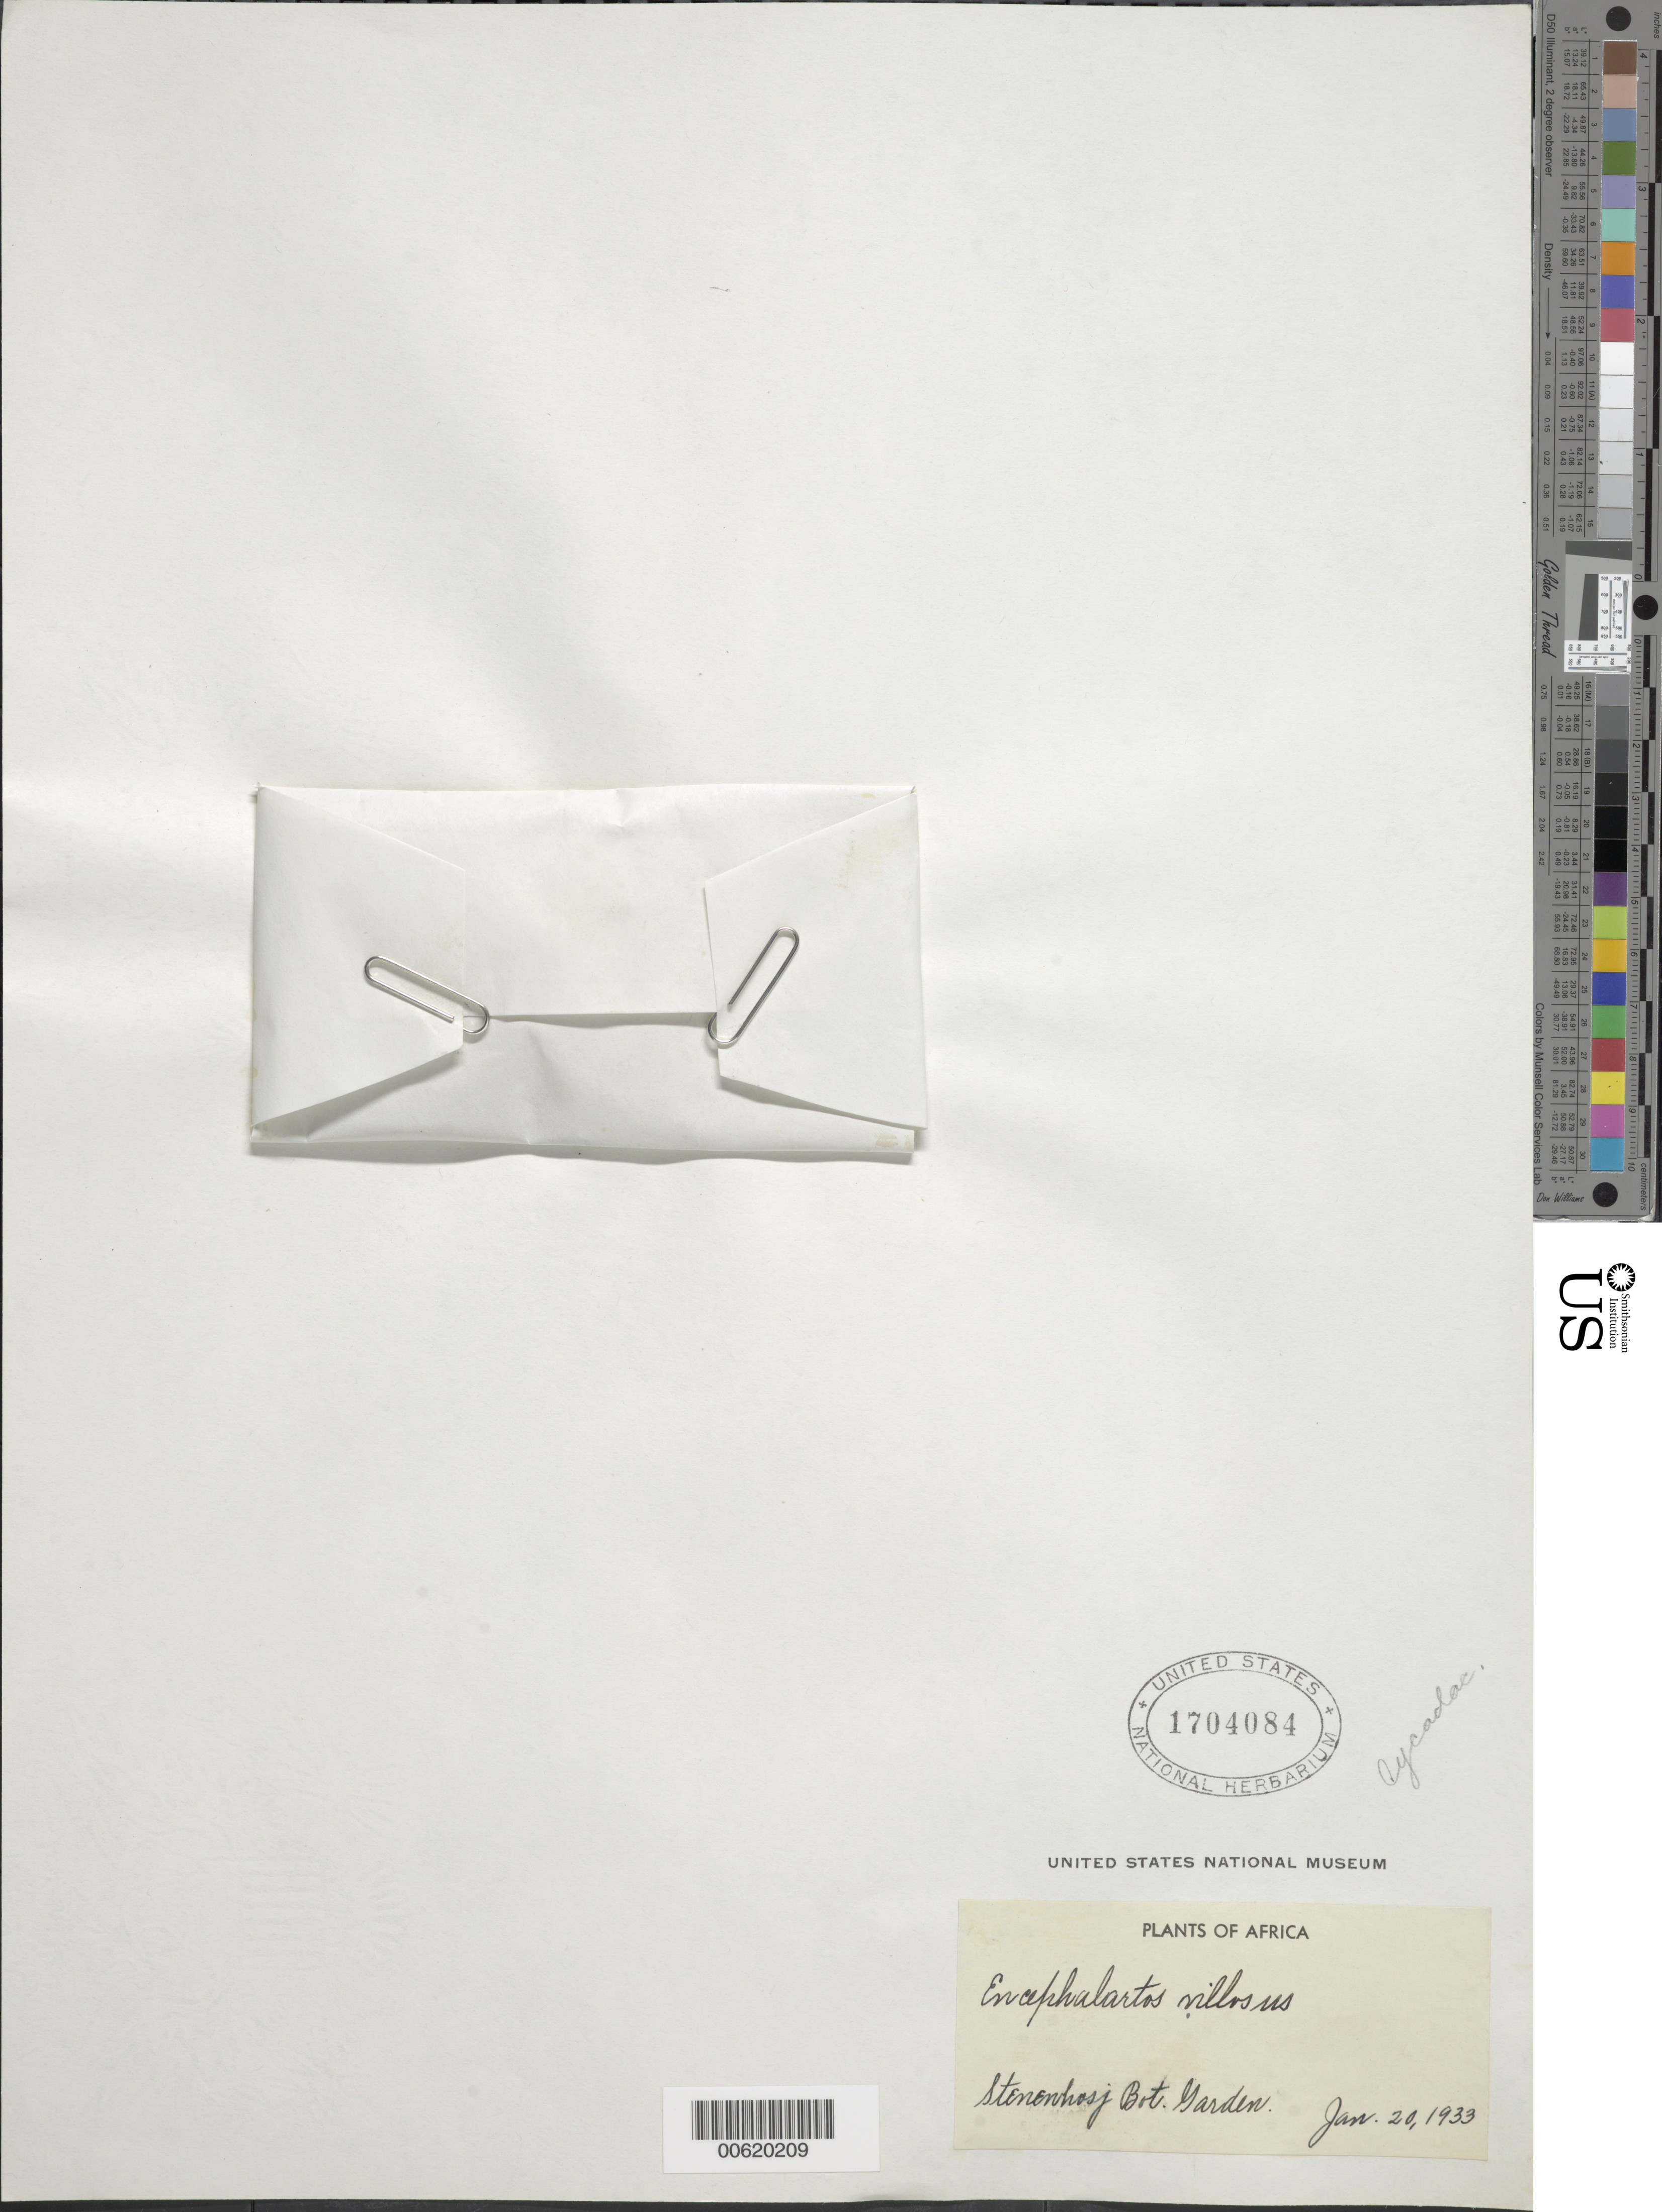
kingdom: Plantae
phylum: Tracheophyta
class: Cycadopsida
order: Cycadales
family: Zamiaceae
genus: Encephalartos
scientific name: Encephalartos villosus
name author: F. Lehm.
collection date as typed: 20 Jan 1933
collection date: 1933-01-20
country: South Africa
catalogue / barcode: US 1704084